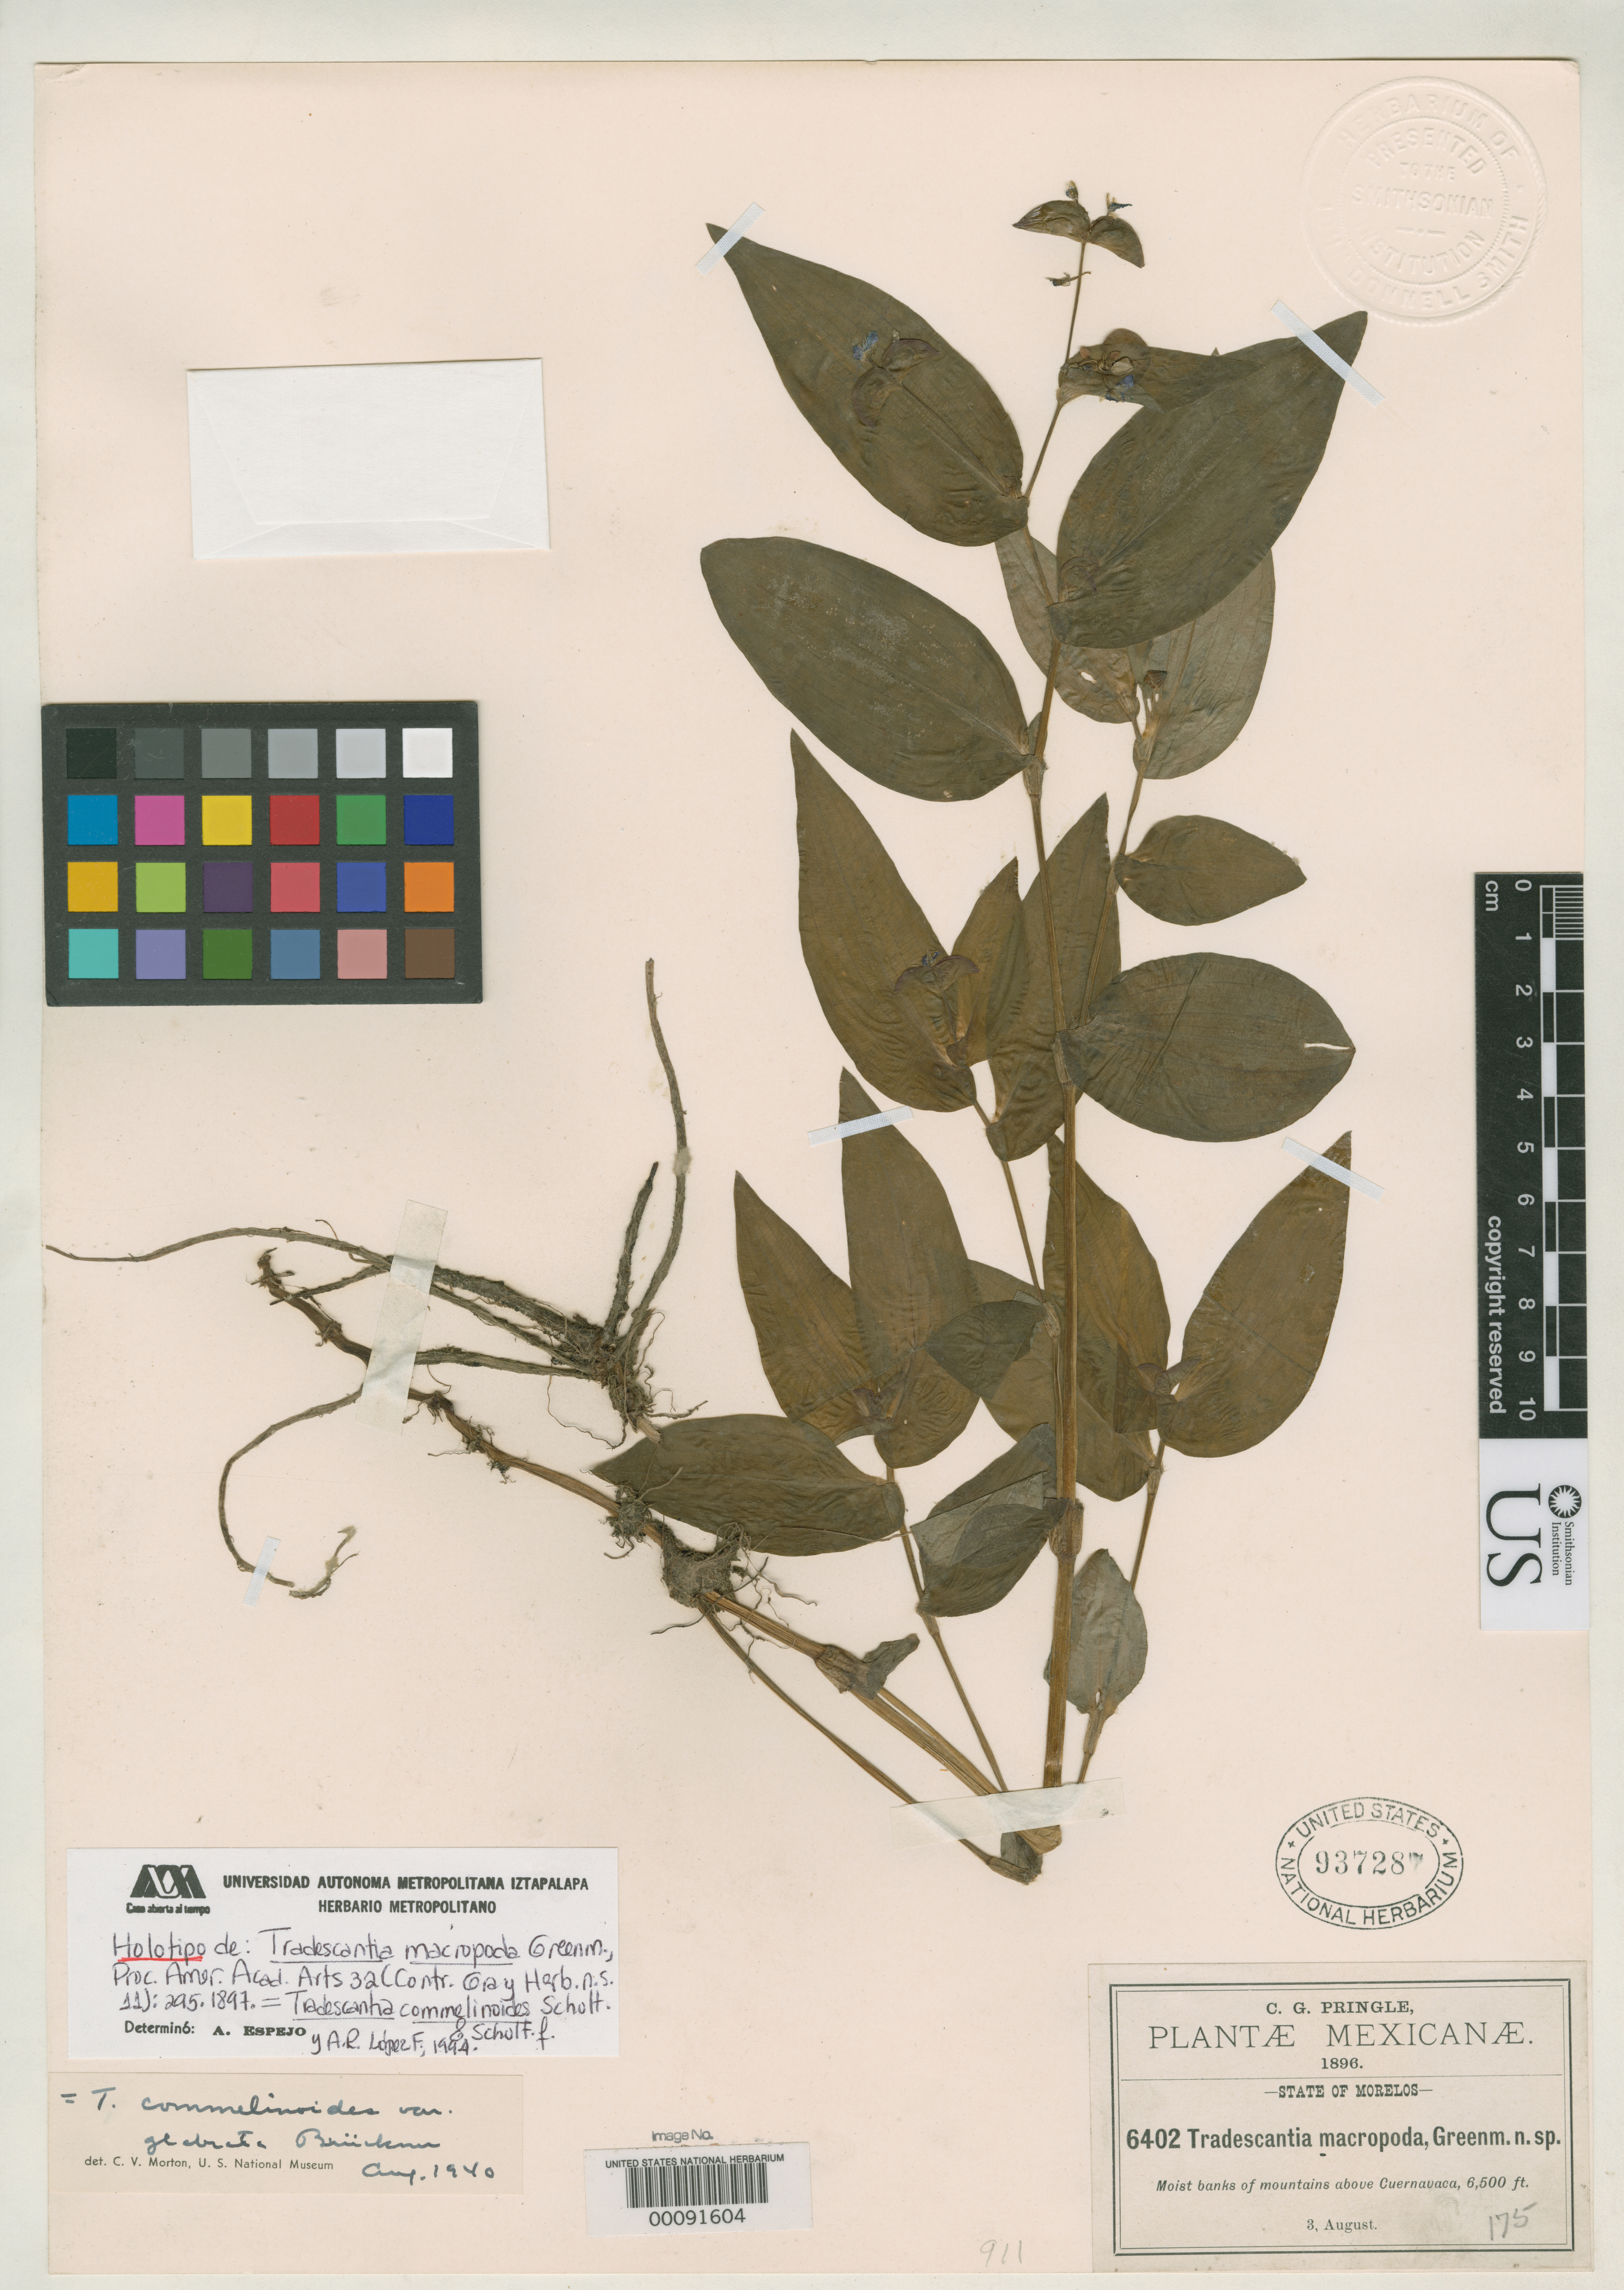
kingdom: Plantae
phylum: Tracheophyta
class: Liliopsida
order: Commelinales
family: Commelinaceae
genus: Tradescantia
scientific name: Tradescantia macropoda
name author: Greenm.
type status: Isotype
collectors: C. G. Pringle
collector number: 6402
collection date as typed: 03 Aug 1896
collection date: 1896-08-03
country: Mexico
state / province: Morelos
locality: Above Cuernavaca.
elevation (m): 2000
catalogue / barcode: US 937287